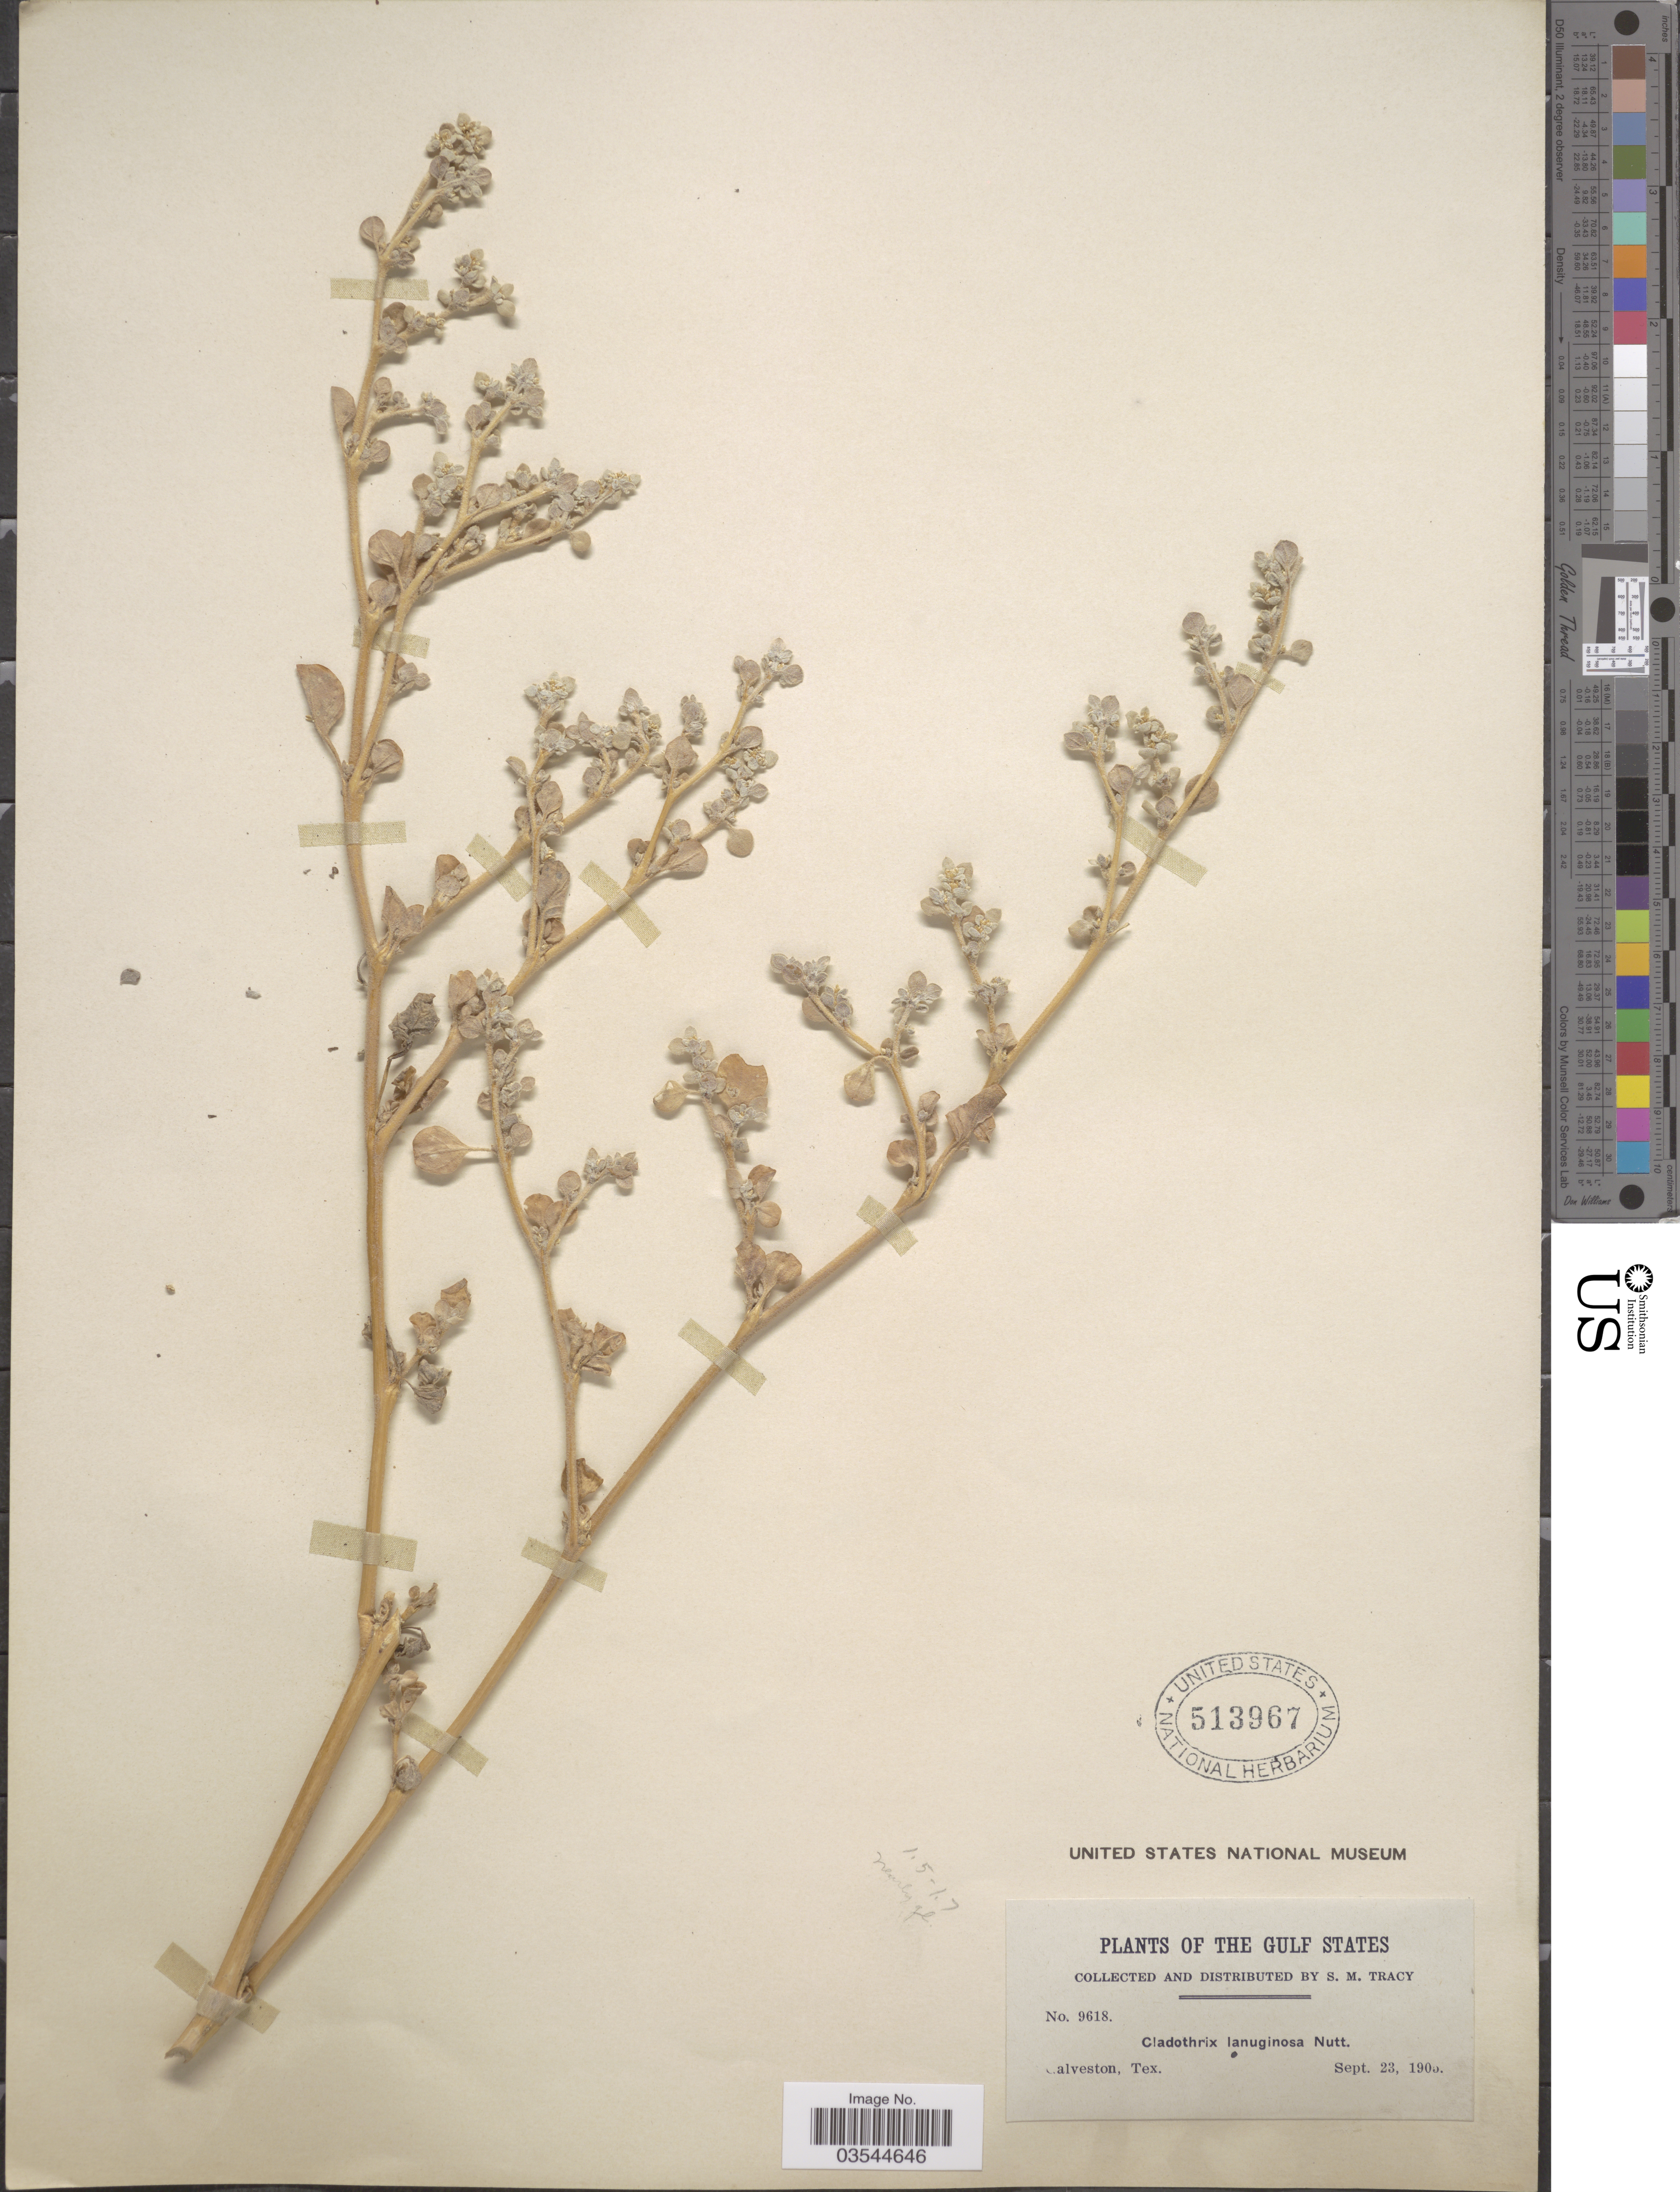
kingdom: Plantae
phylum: Tracheophyta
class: Magnoliopsida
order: Caryophyllales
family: Amaranthaceae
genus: Tidestromia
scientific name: Tidestromia lanuginosa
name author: (Nutt.) Standl.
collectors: S. M. Tracy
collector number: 9618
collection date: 1905-09-23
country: United States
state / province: Texas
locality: The Gulf States. Galveston.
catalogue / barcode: US 513967